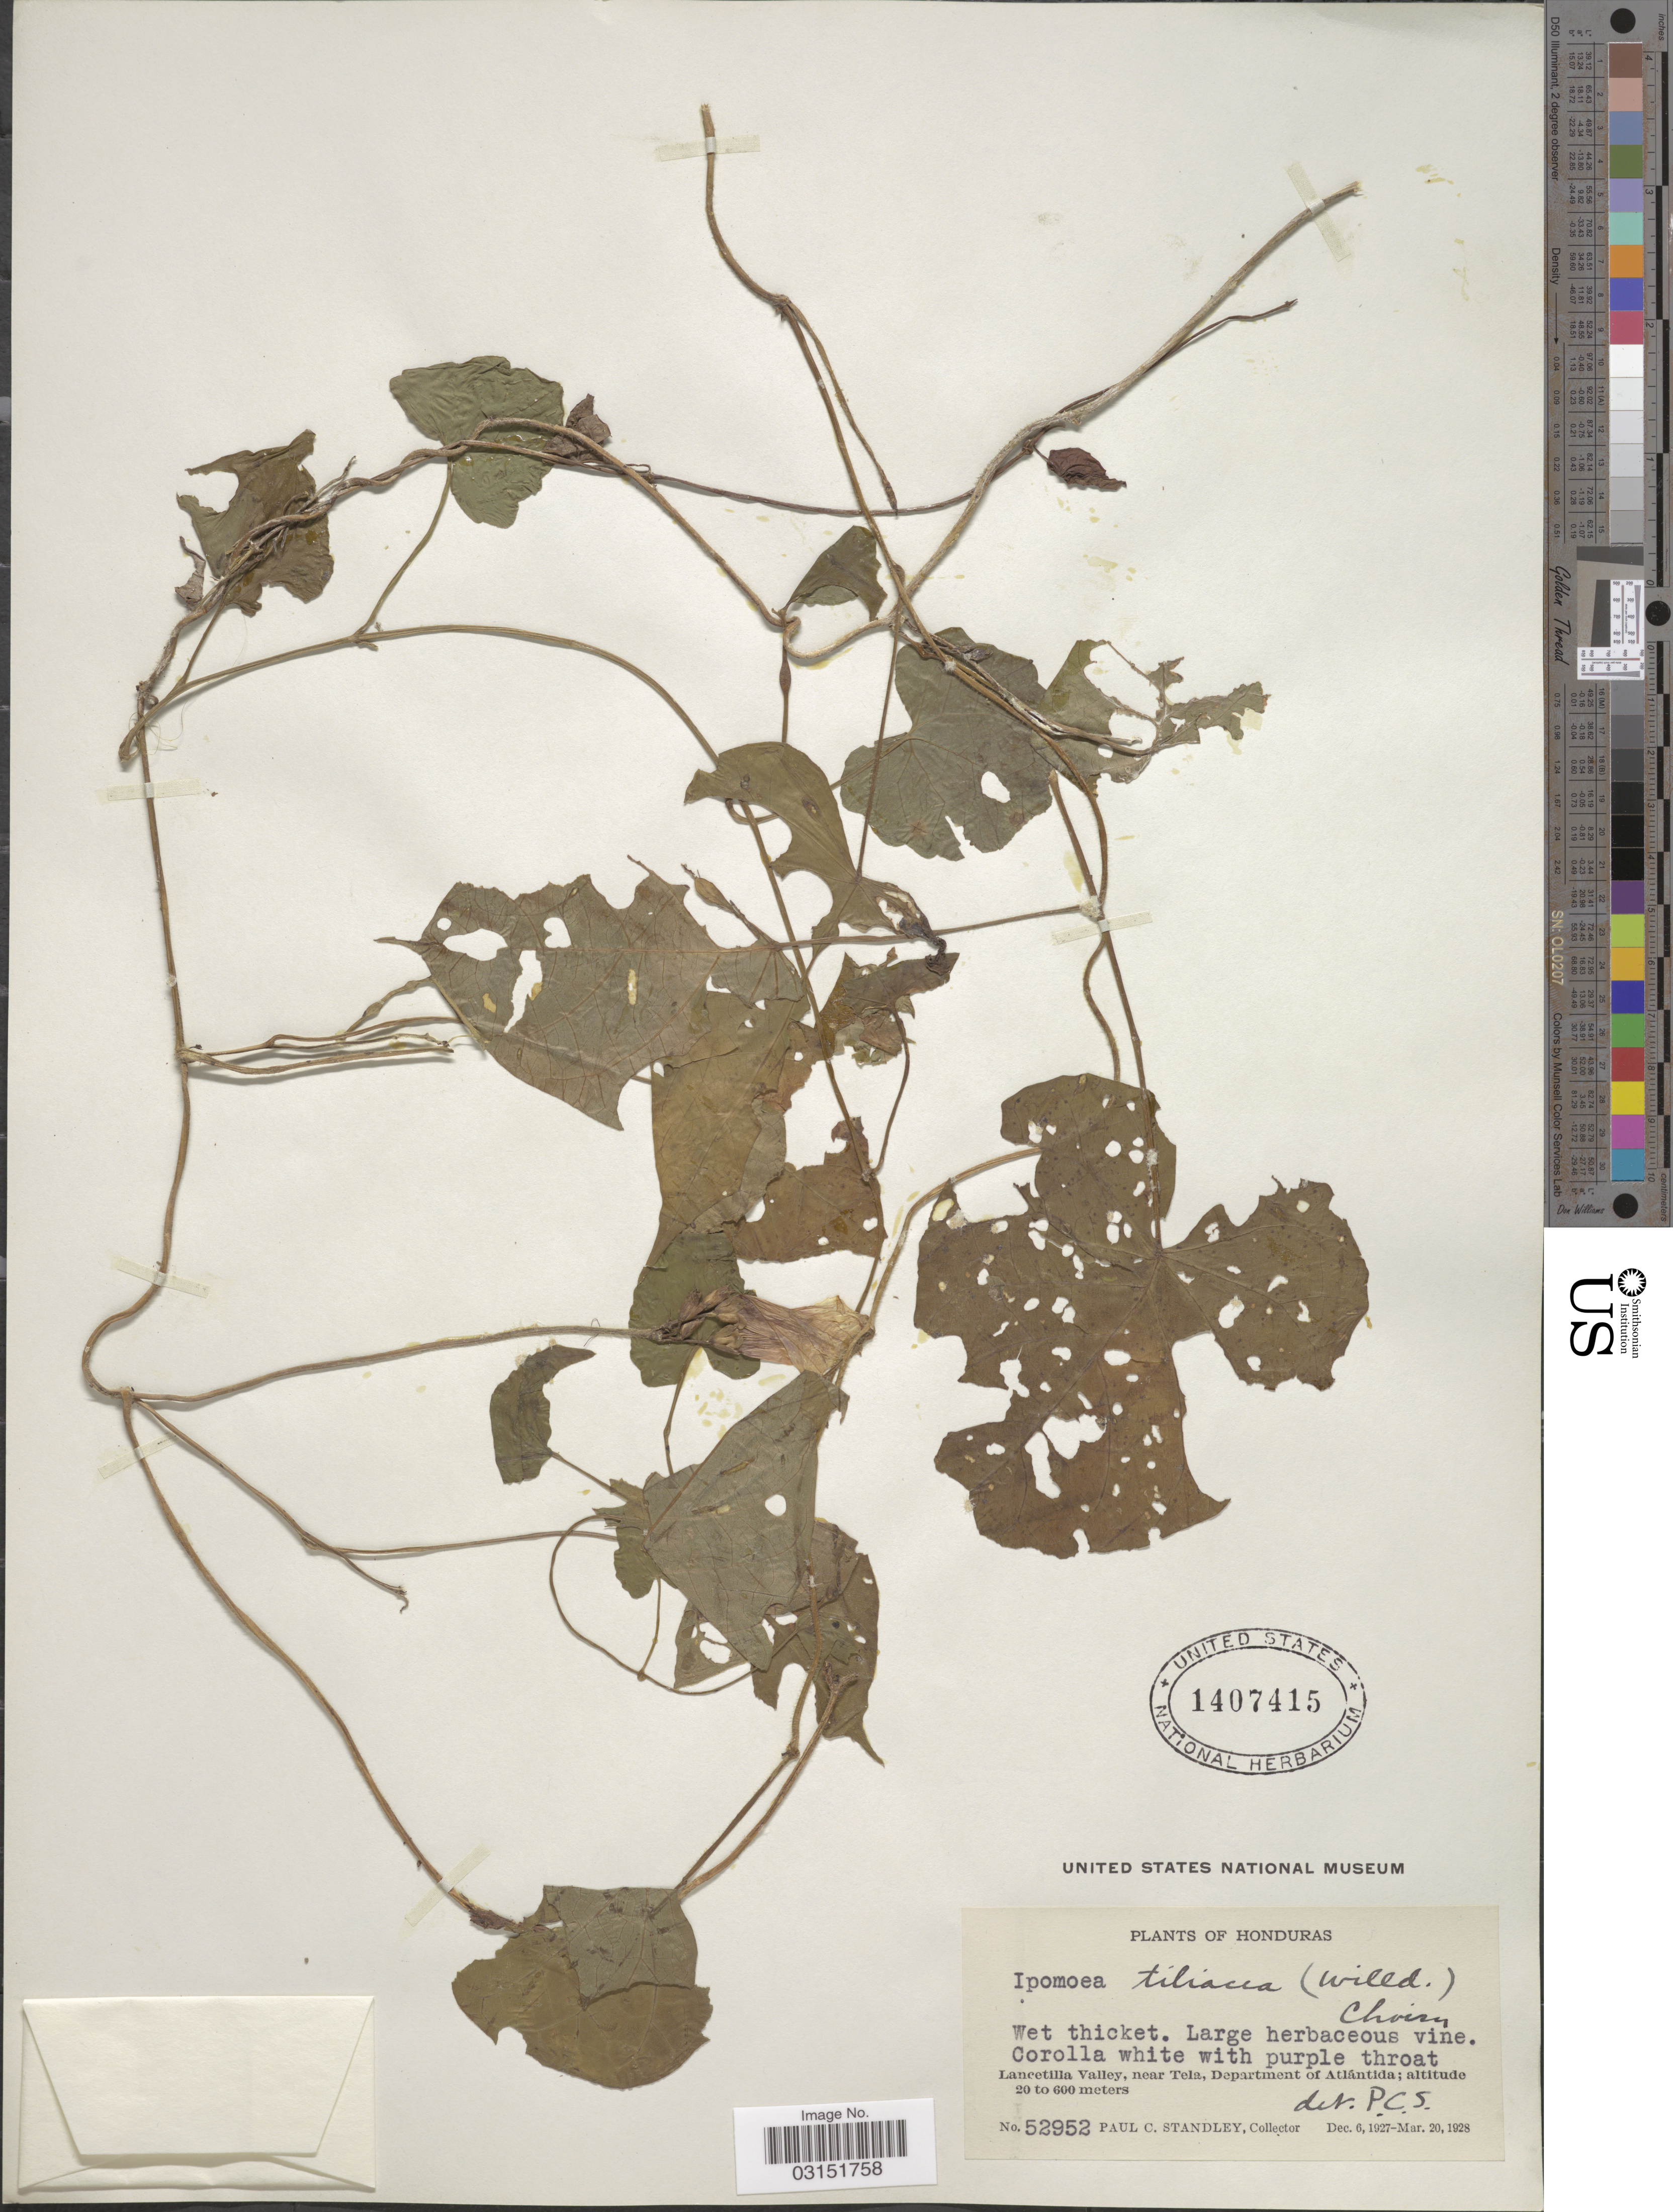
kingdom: Plantae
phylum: Tracheophyta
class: Magnoliopsida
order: Solanales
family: Convolvulaceae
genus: Ipomoea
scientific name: Ipomoea triloba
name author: L.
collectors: P. C. Standley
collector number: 52952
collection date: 1927-12-06/1928-03-20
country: Honduras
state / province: Atlántida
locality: Lancetilla Valley, near Tela, Department of Atlántida.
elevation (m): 20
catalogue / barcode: US 1407415